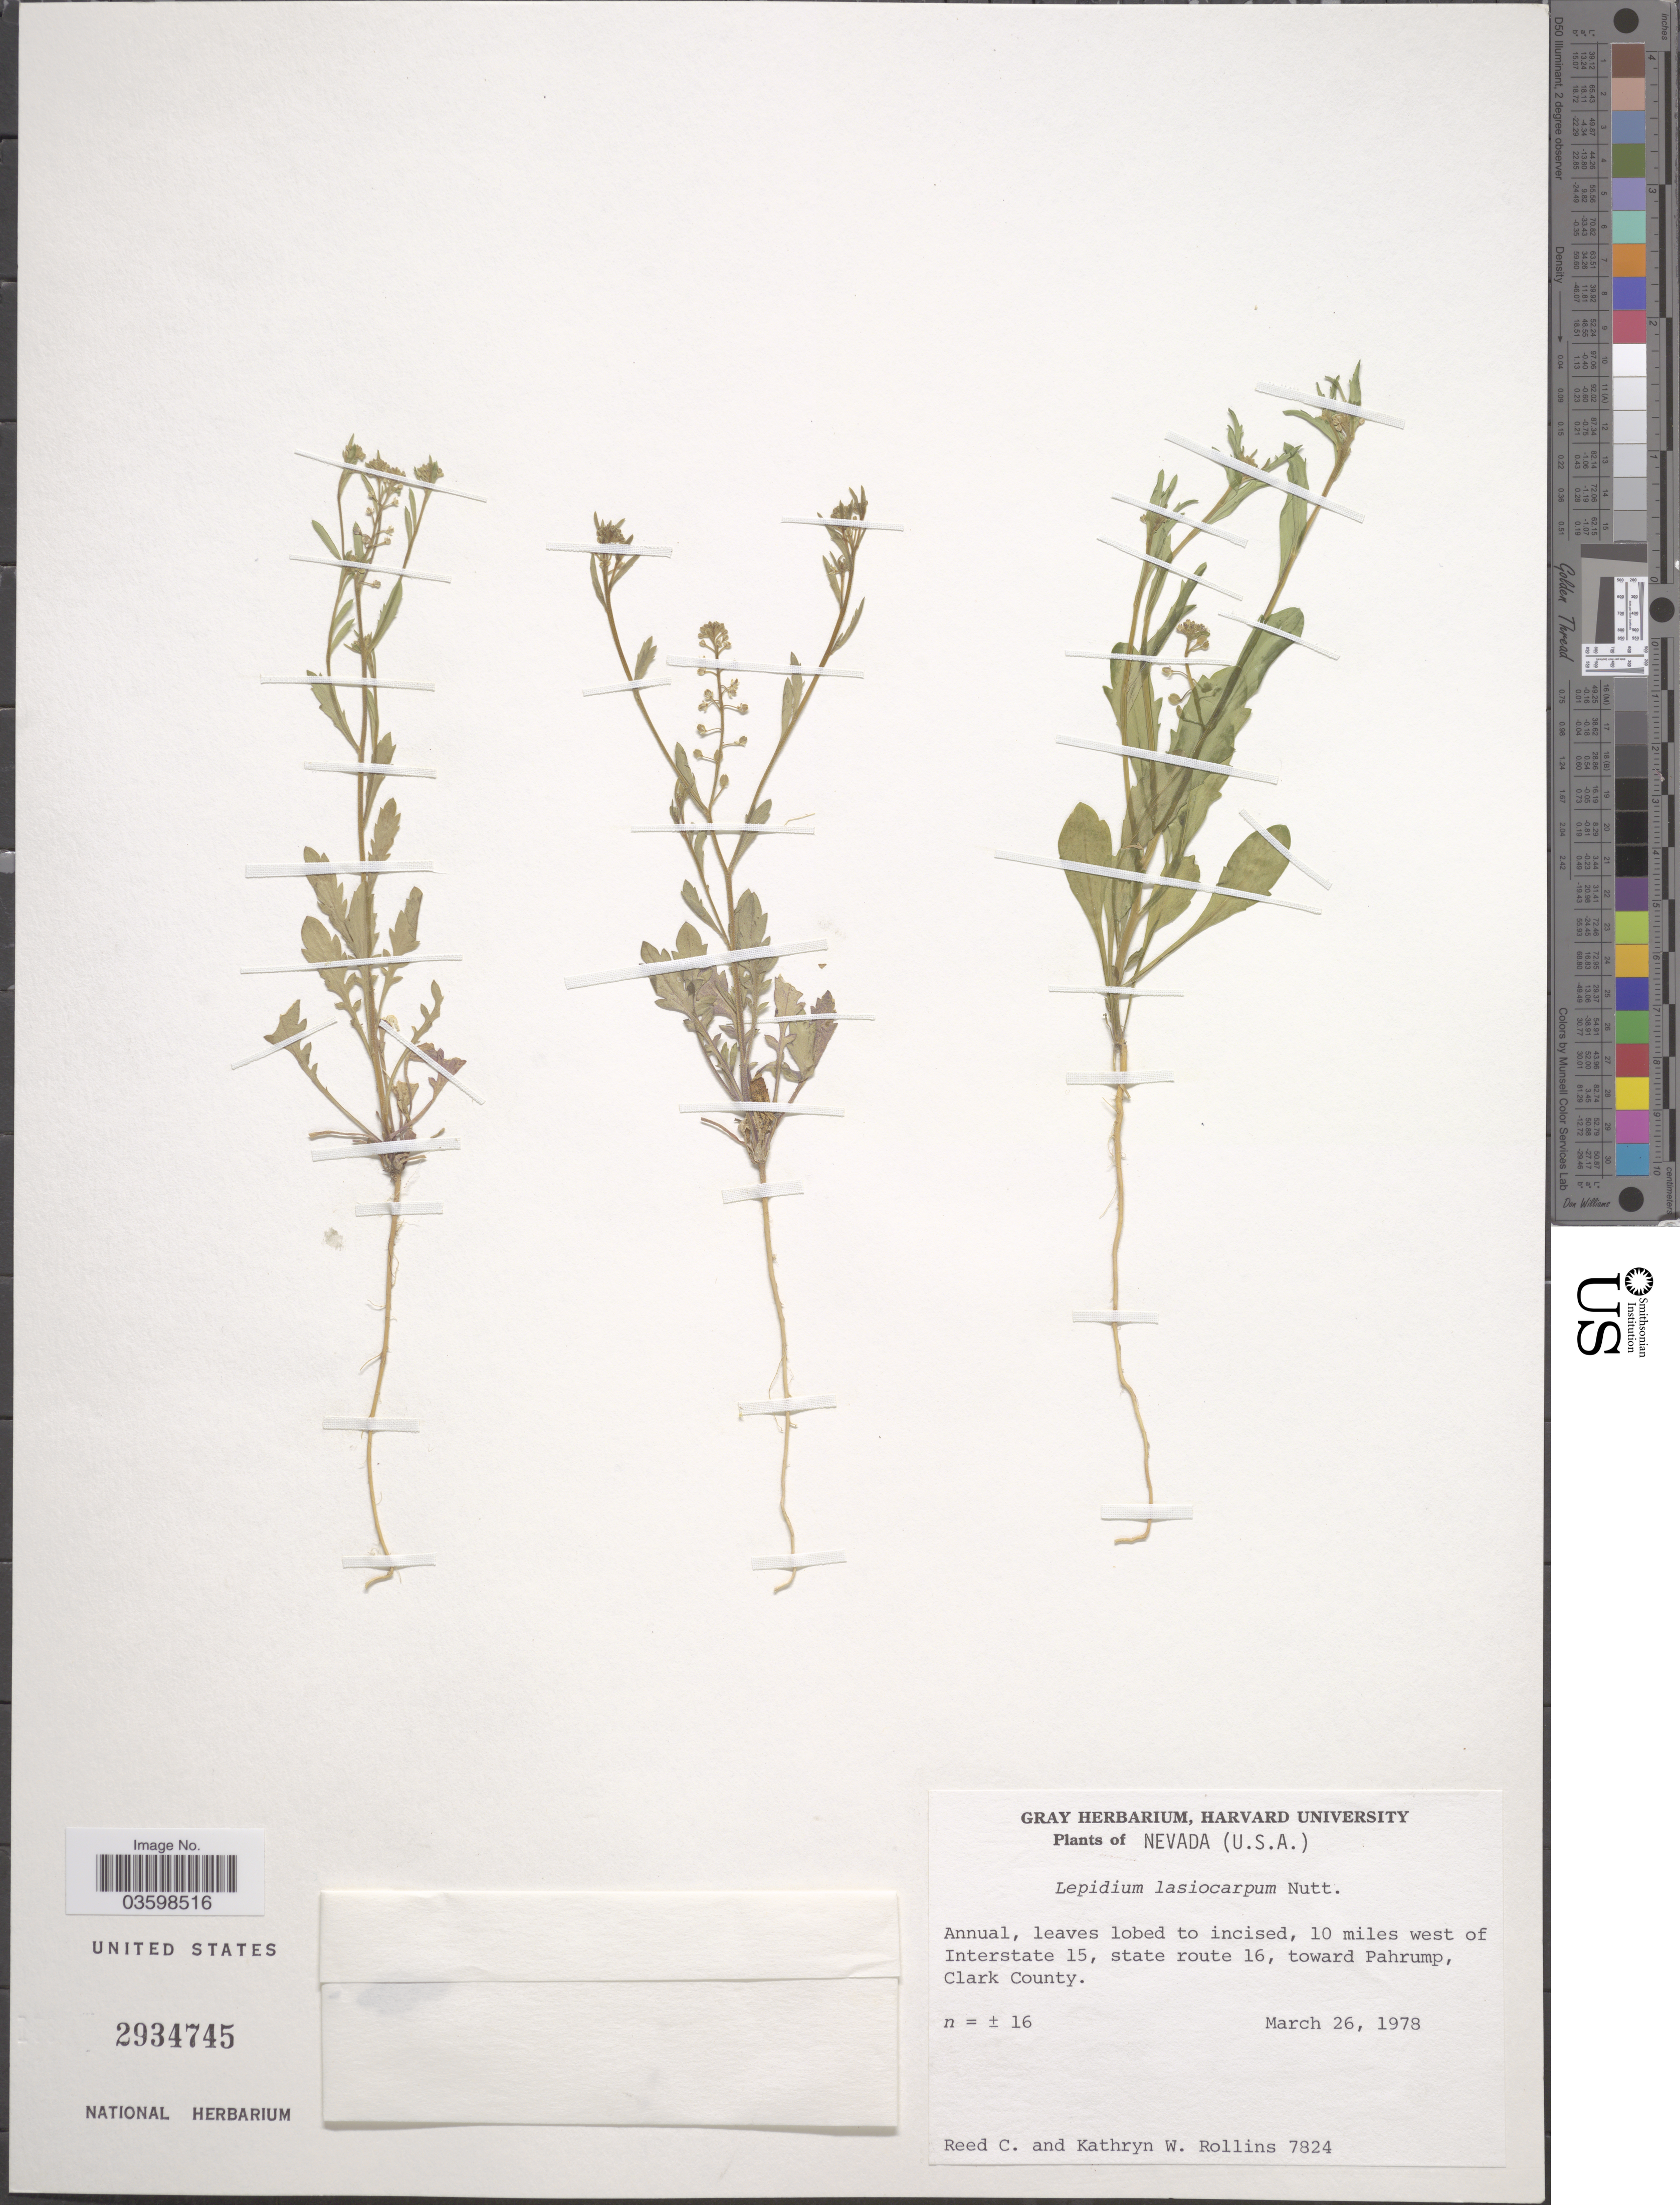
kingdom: Plantae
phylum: Tracheophyta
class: Magnoliopsida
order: Brassicales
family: Brassicaceae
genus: Lepidium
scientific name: Lepidium lasiocarpum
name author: Nutt.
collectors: R. C. Rollins & K. W. Rollins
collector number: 7824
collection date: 1978-03-26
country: United States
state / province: Nevada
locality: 10 miles west of Interstate 15, state route 16, toward Pahrump, Clark County.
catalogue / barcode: US 2934745